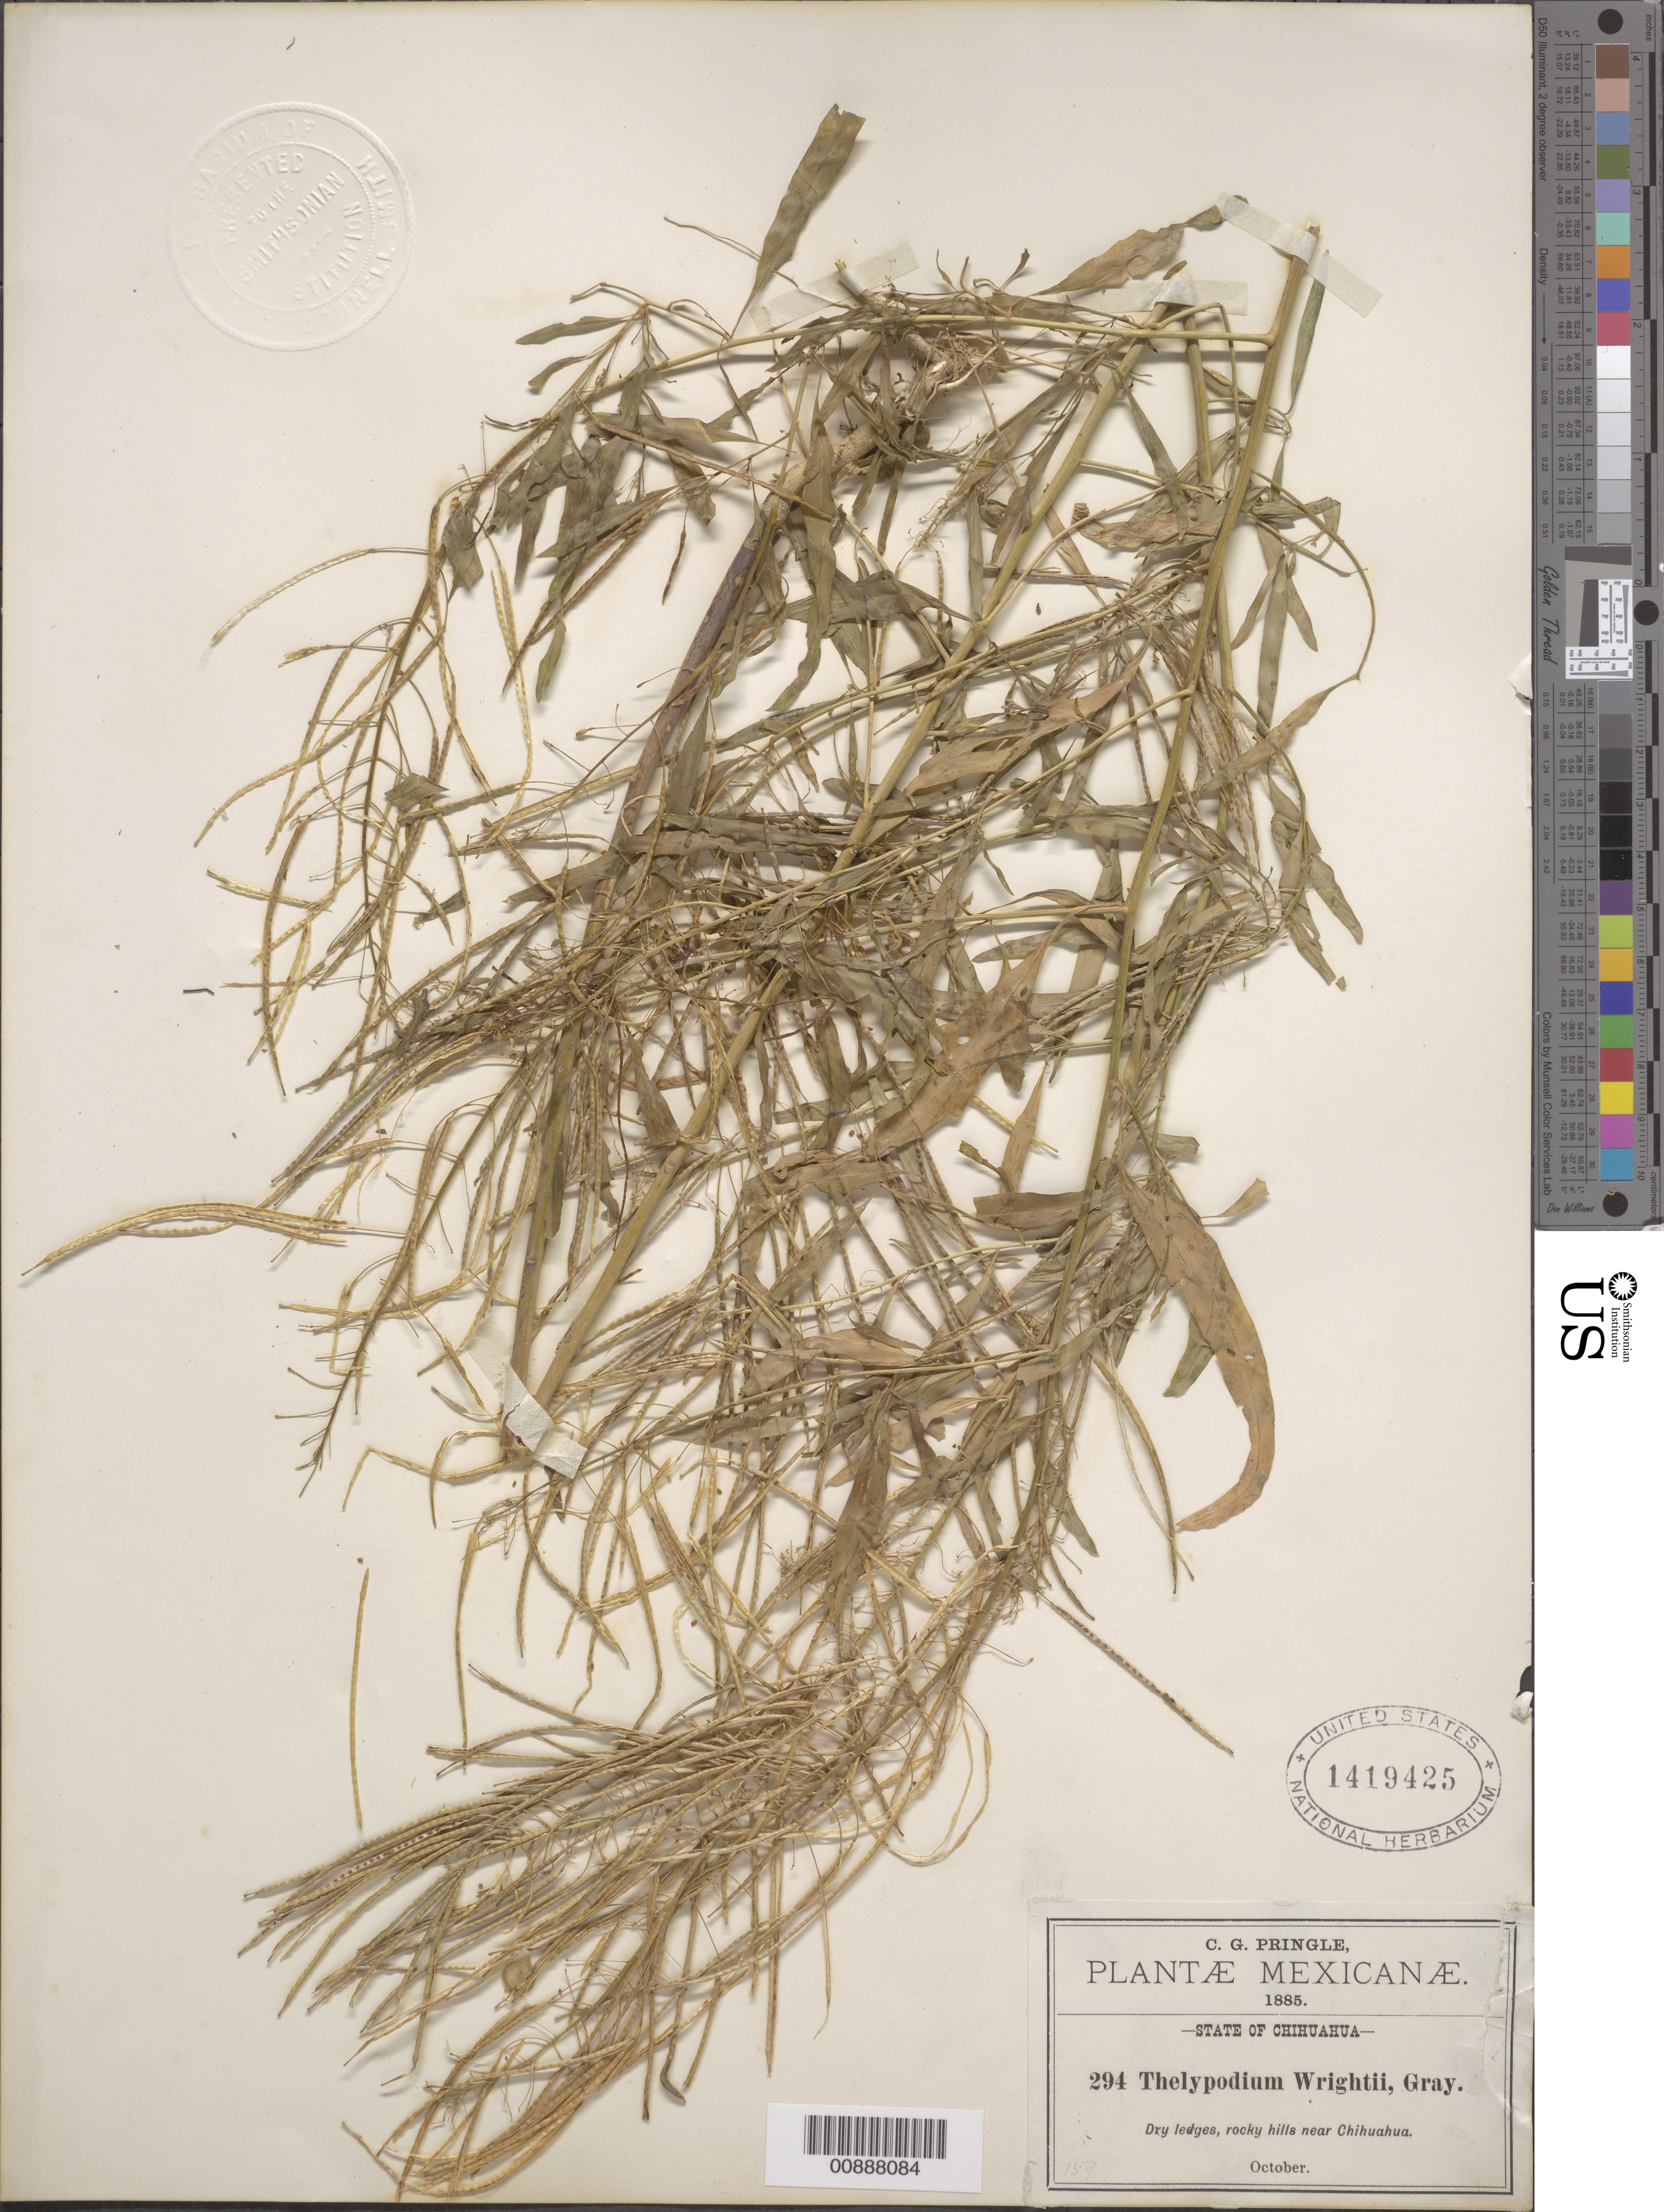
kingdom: Plantae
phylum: Tracheophyta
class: Magnoliopsida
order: Brassicales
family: Brassicaceae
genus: Thelypodium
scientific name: Thelypodium wrightii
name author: A. Gray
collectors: C. G. Pringle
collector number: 294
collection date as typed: Oct 1885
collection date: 1885-10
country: Mexico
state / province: Chihuahua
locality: Near Chihuahua.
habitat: Dry ledges, rocky hills.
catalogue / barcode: US 1419425